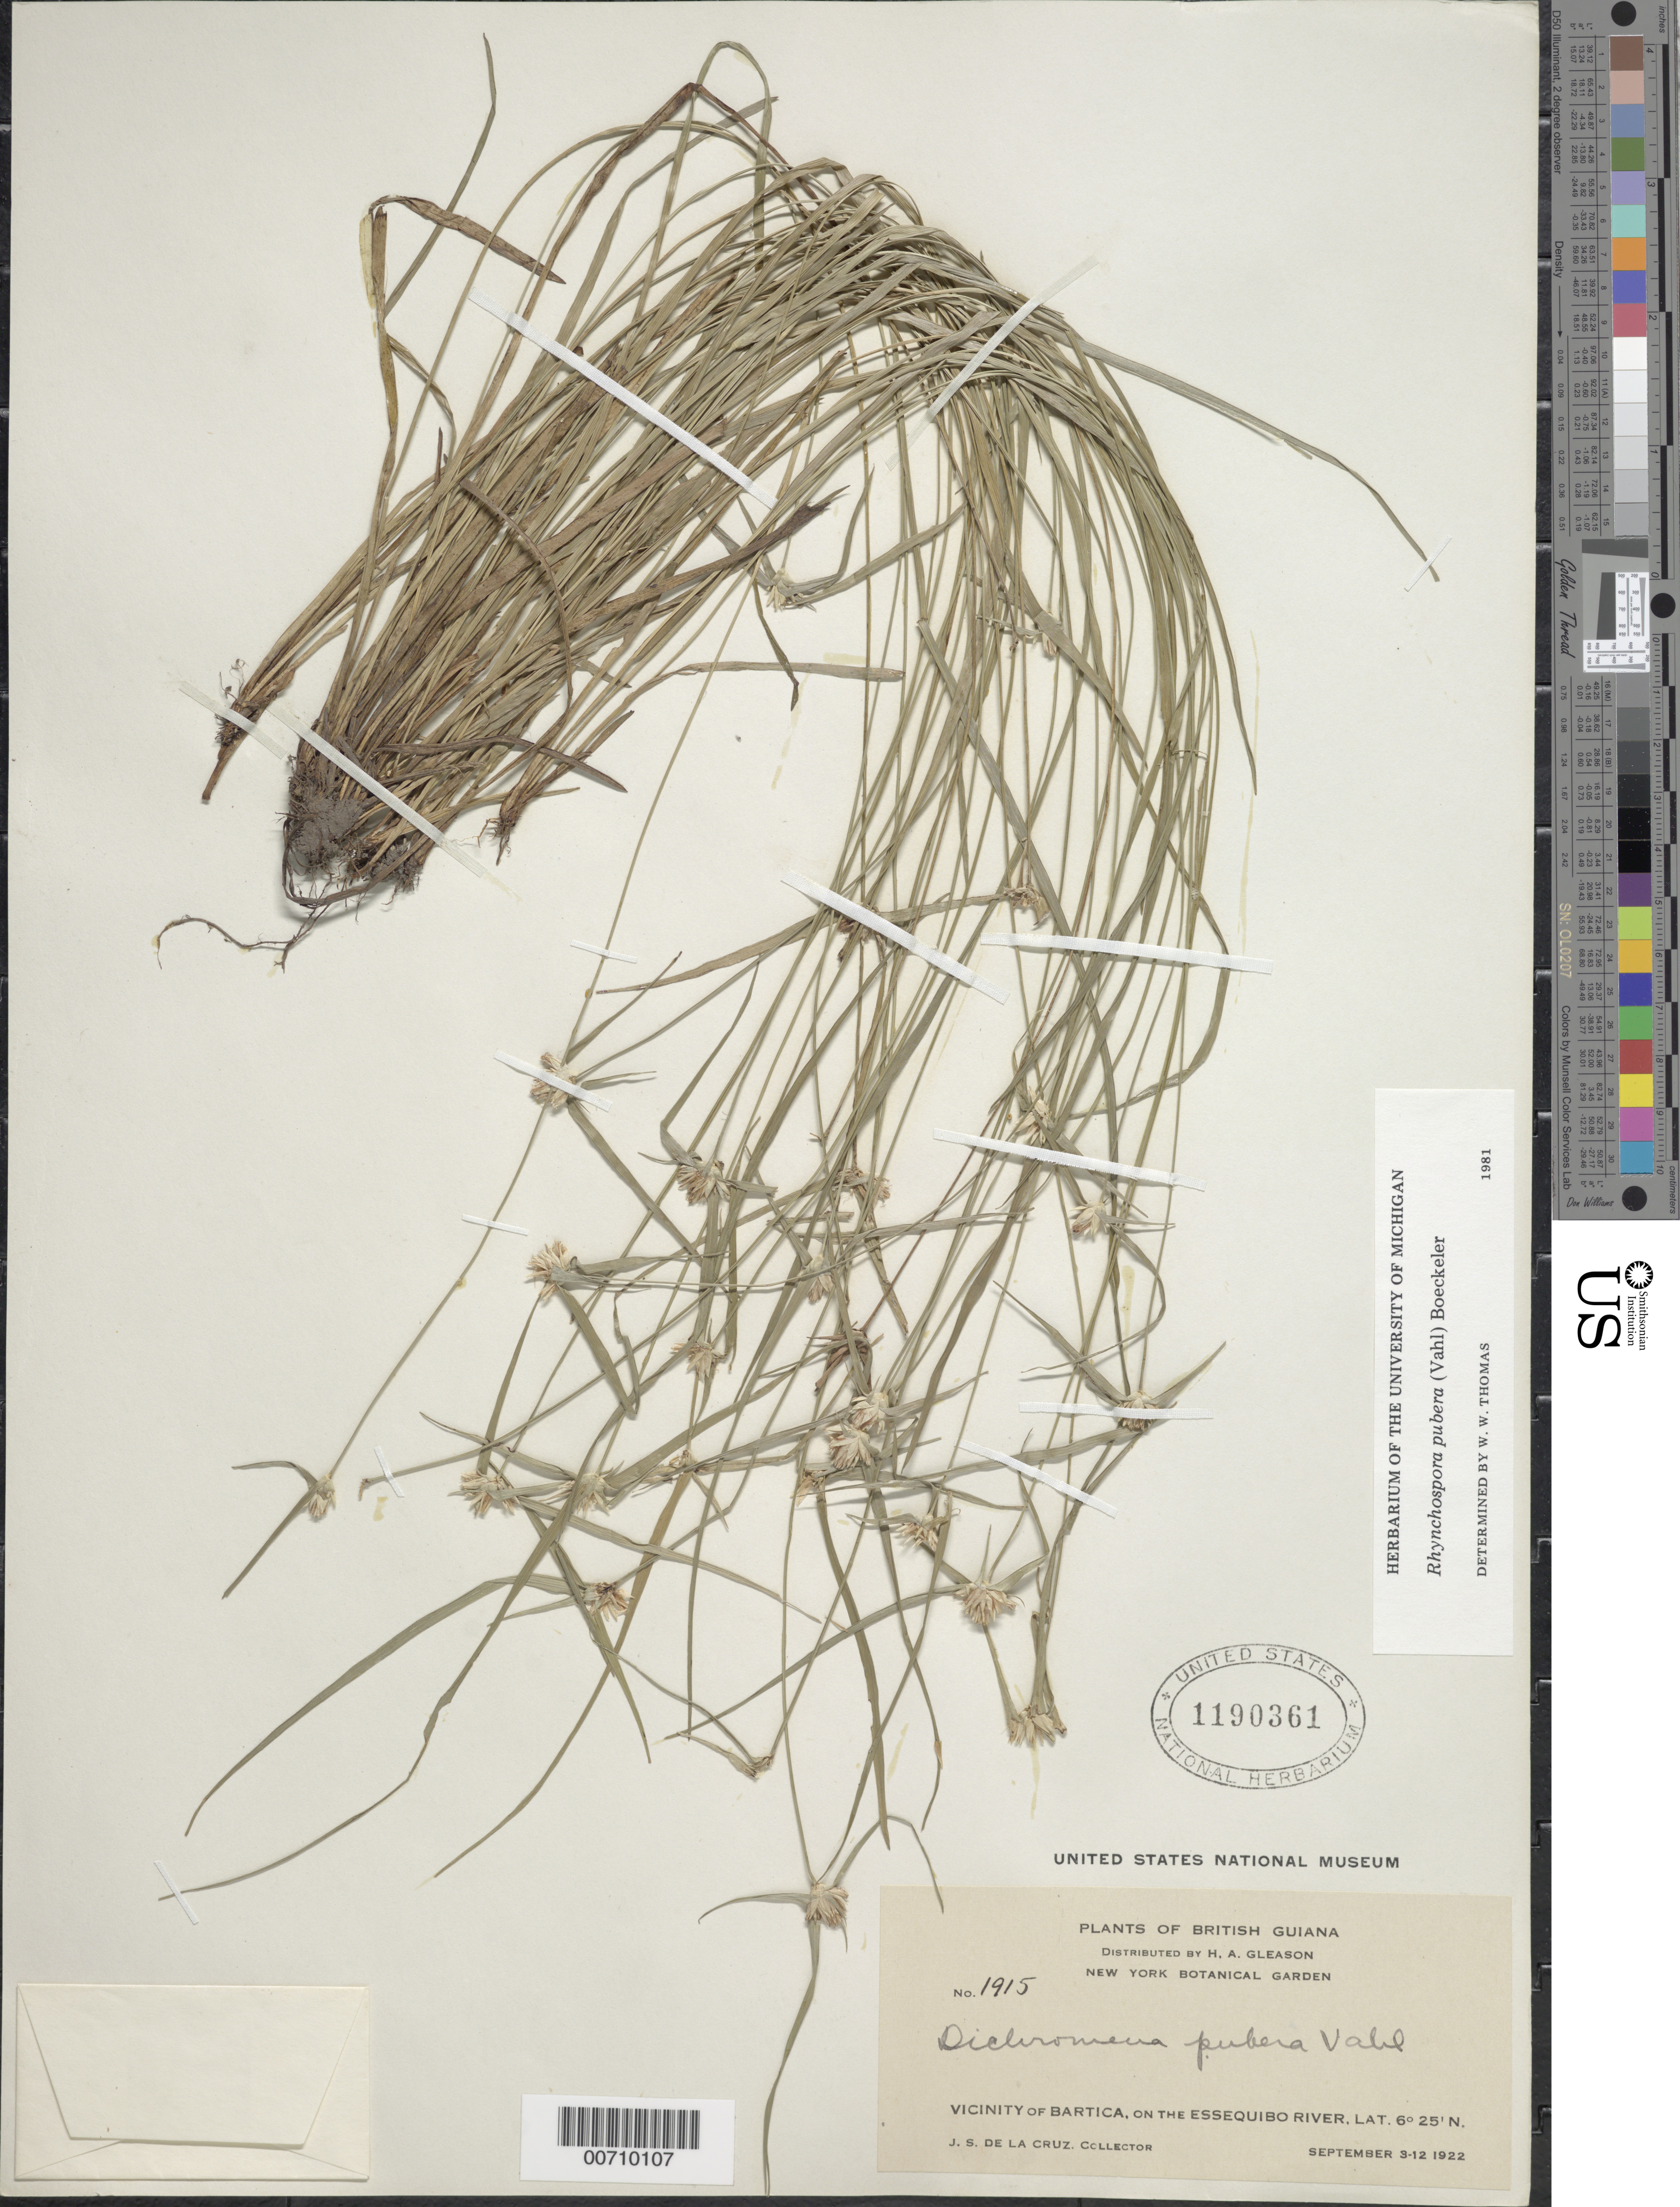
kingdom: Plantae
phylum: Tracheophyta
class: Liliopsida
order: Poales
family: Cyperaceae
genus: Rhynchospora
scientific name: Rhynchospora pubera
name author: (Vahl) Boeckeler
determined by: Thomas, W. W., (NY), New York Botanical Garden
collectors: J. S. de la Cruz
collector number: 1915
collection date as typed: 3-Sep-22 to 12-Sep-22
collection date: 1922-09-03/1922-09-12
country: Guyana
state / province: Cuyuni-Mazaruni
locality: Bartica, vic., on the Essequibo River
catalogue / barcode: US 1190361